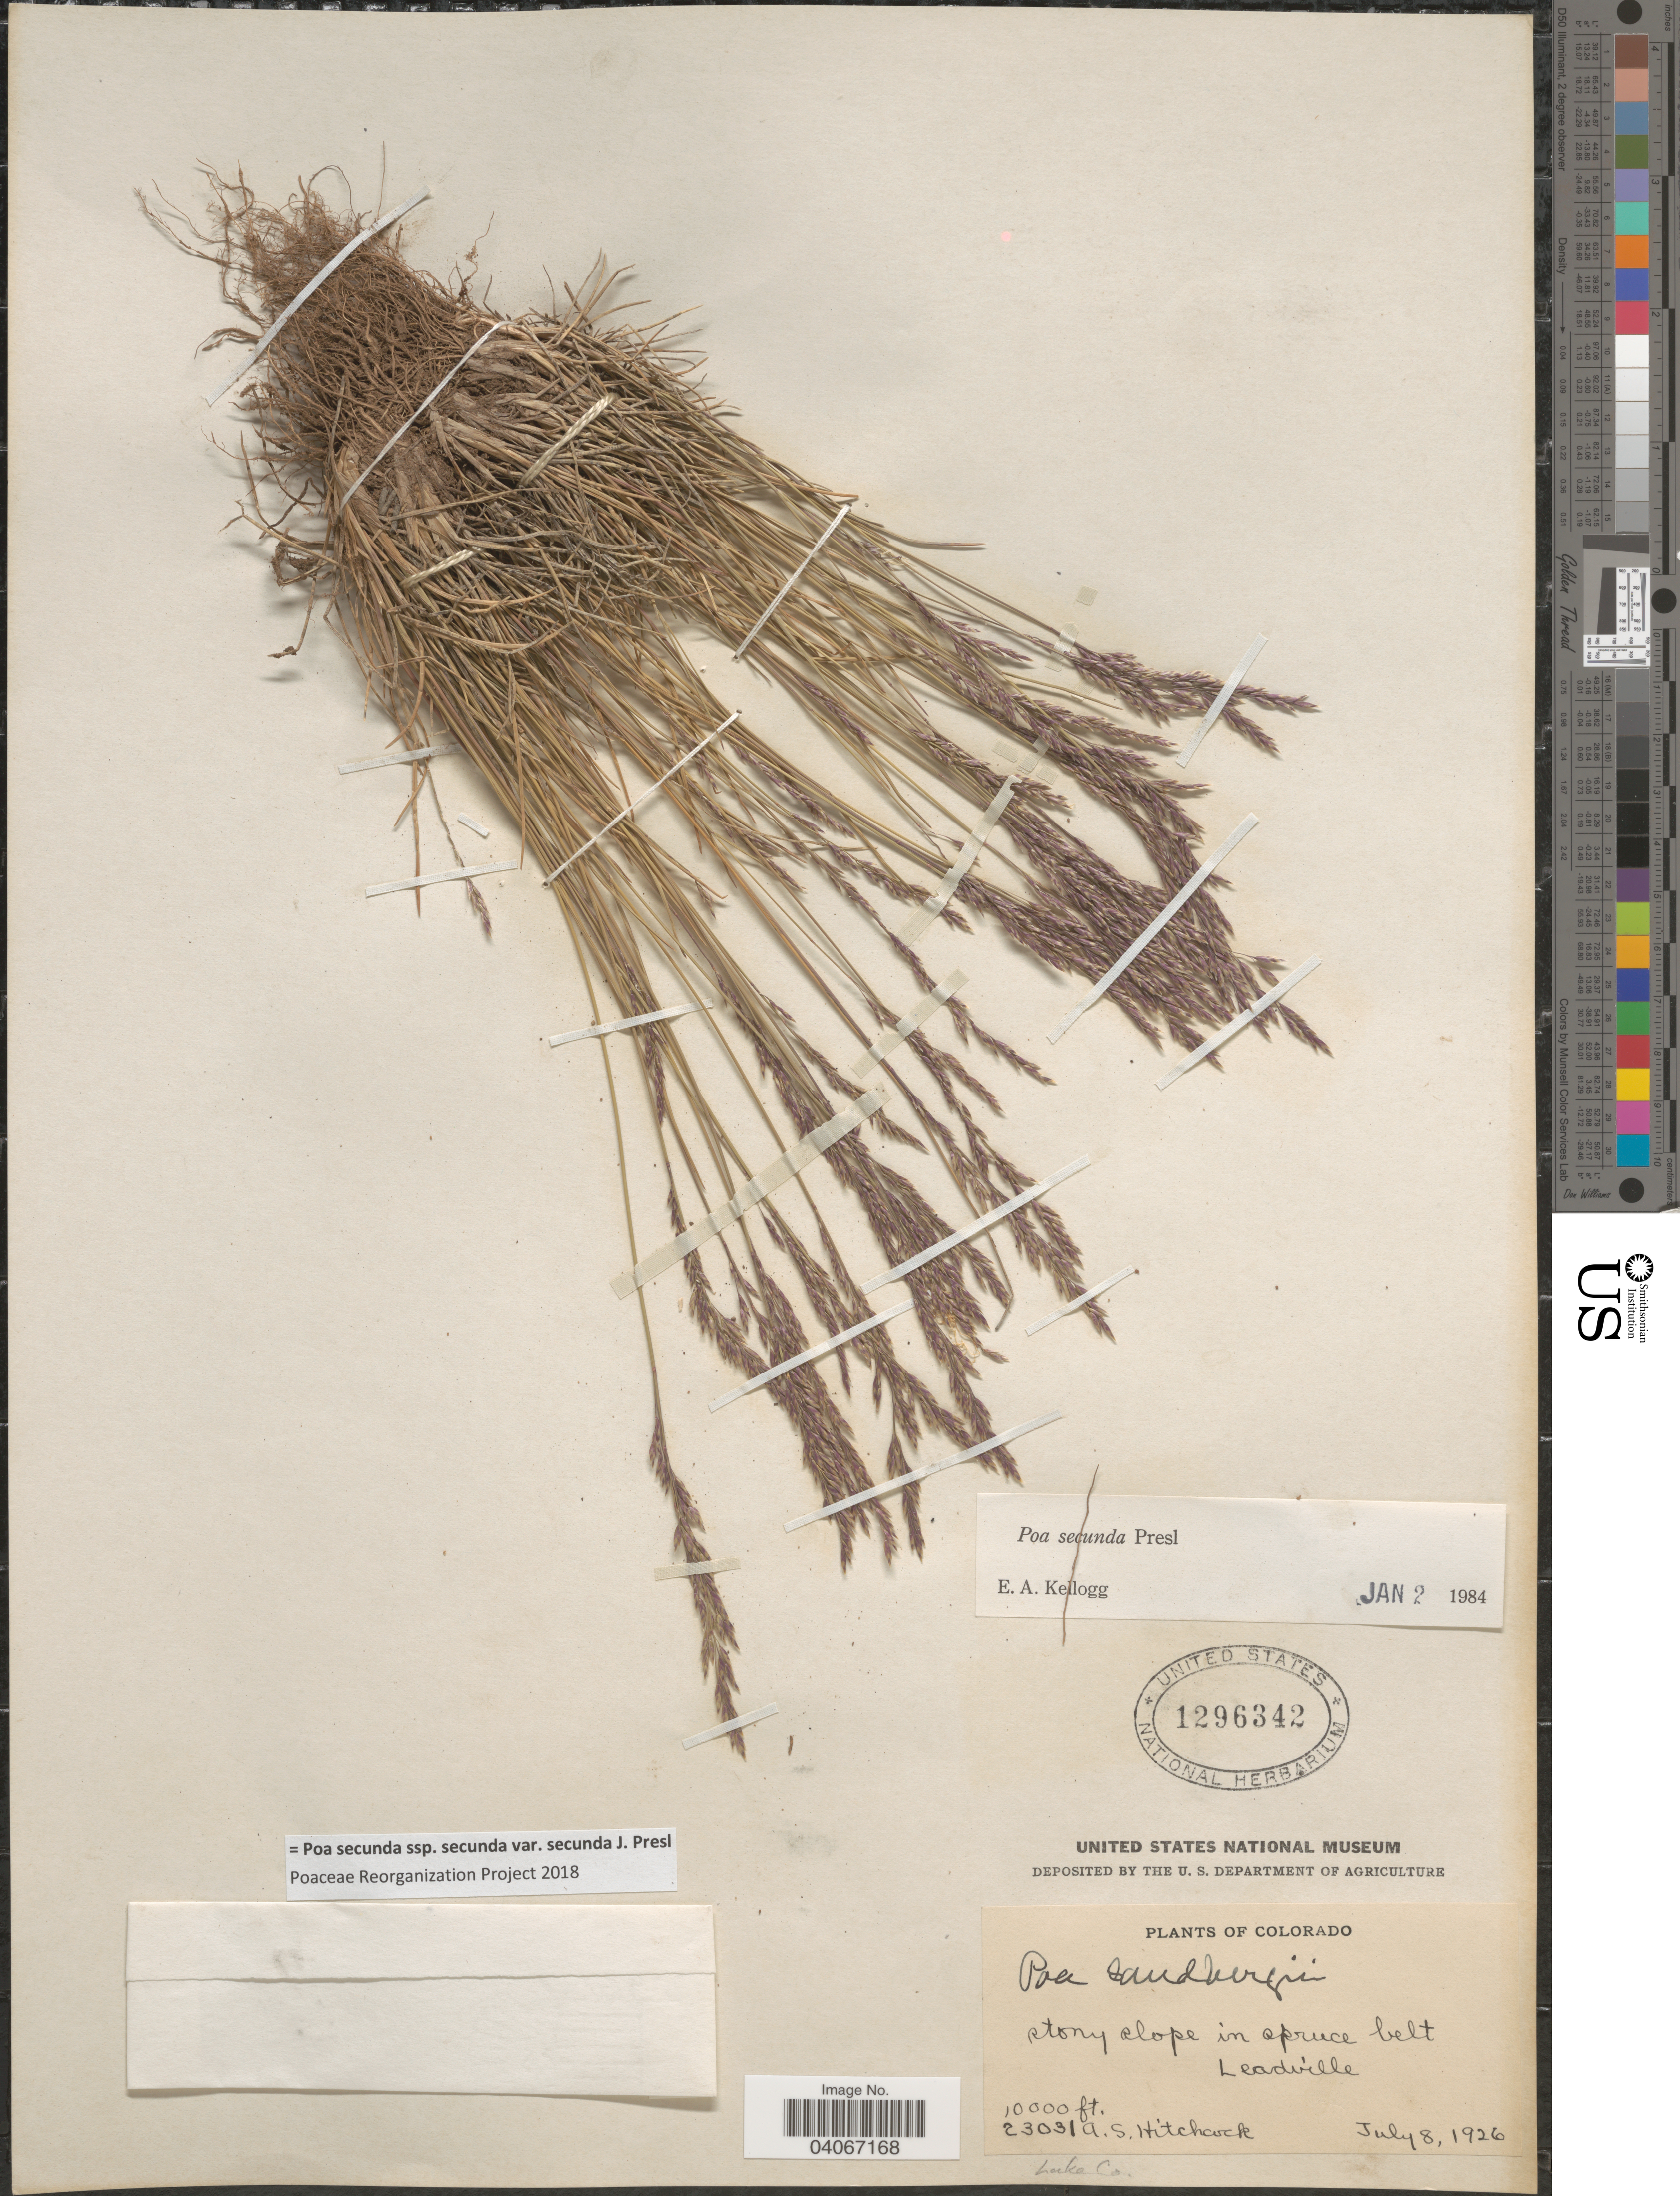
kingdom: Plantae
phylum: Tracheophyta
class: Liliopsida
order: Poales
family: Poaceae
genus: Poa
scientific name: Poa secunda subsp. secunda var. secunda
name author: J. Presl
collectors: A. S. Hitchcock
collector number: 23031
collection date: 1926-07-08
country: United States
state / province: Colorado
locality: Leadville. Lake Co.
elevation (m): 3048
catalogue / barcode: US 1296342